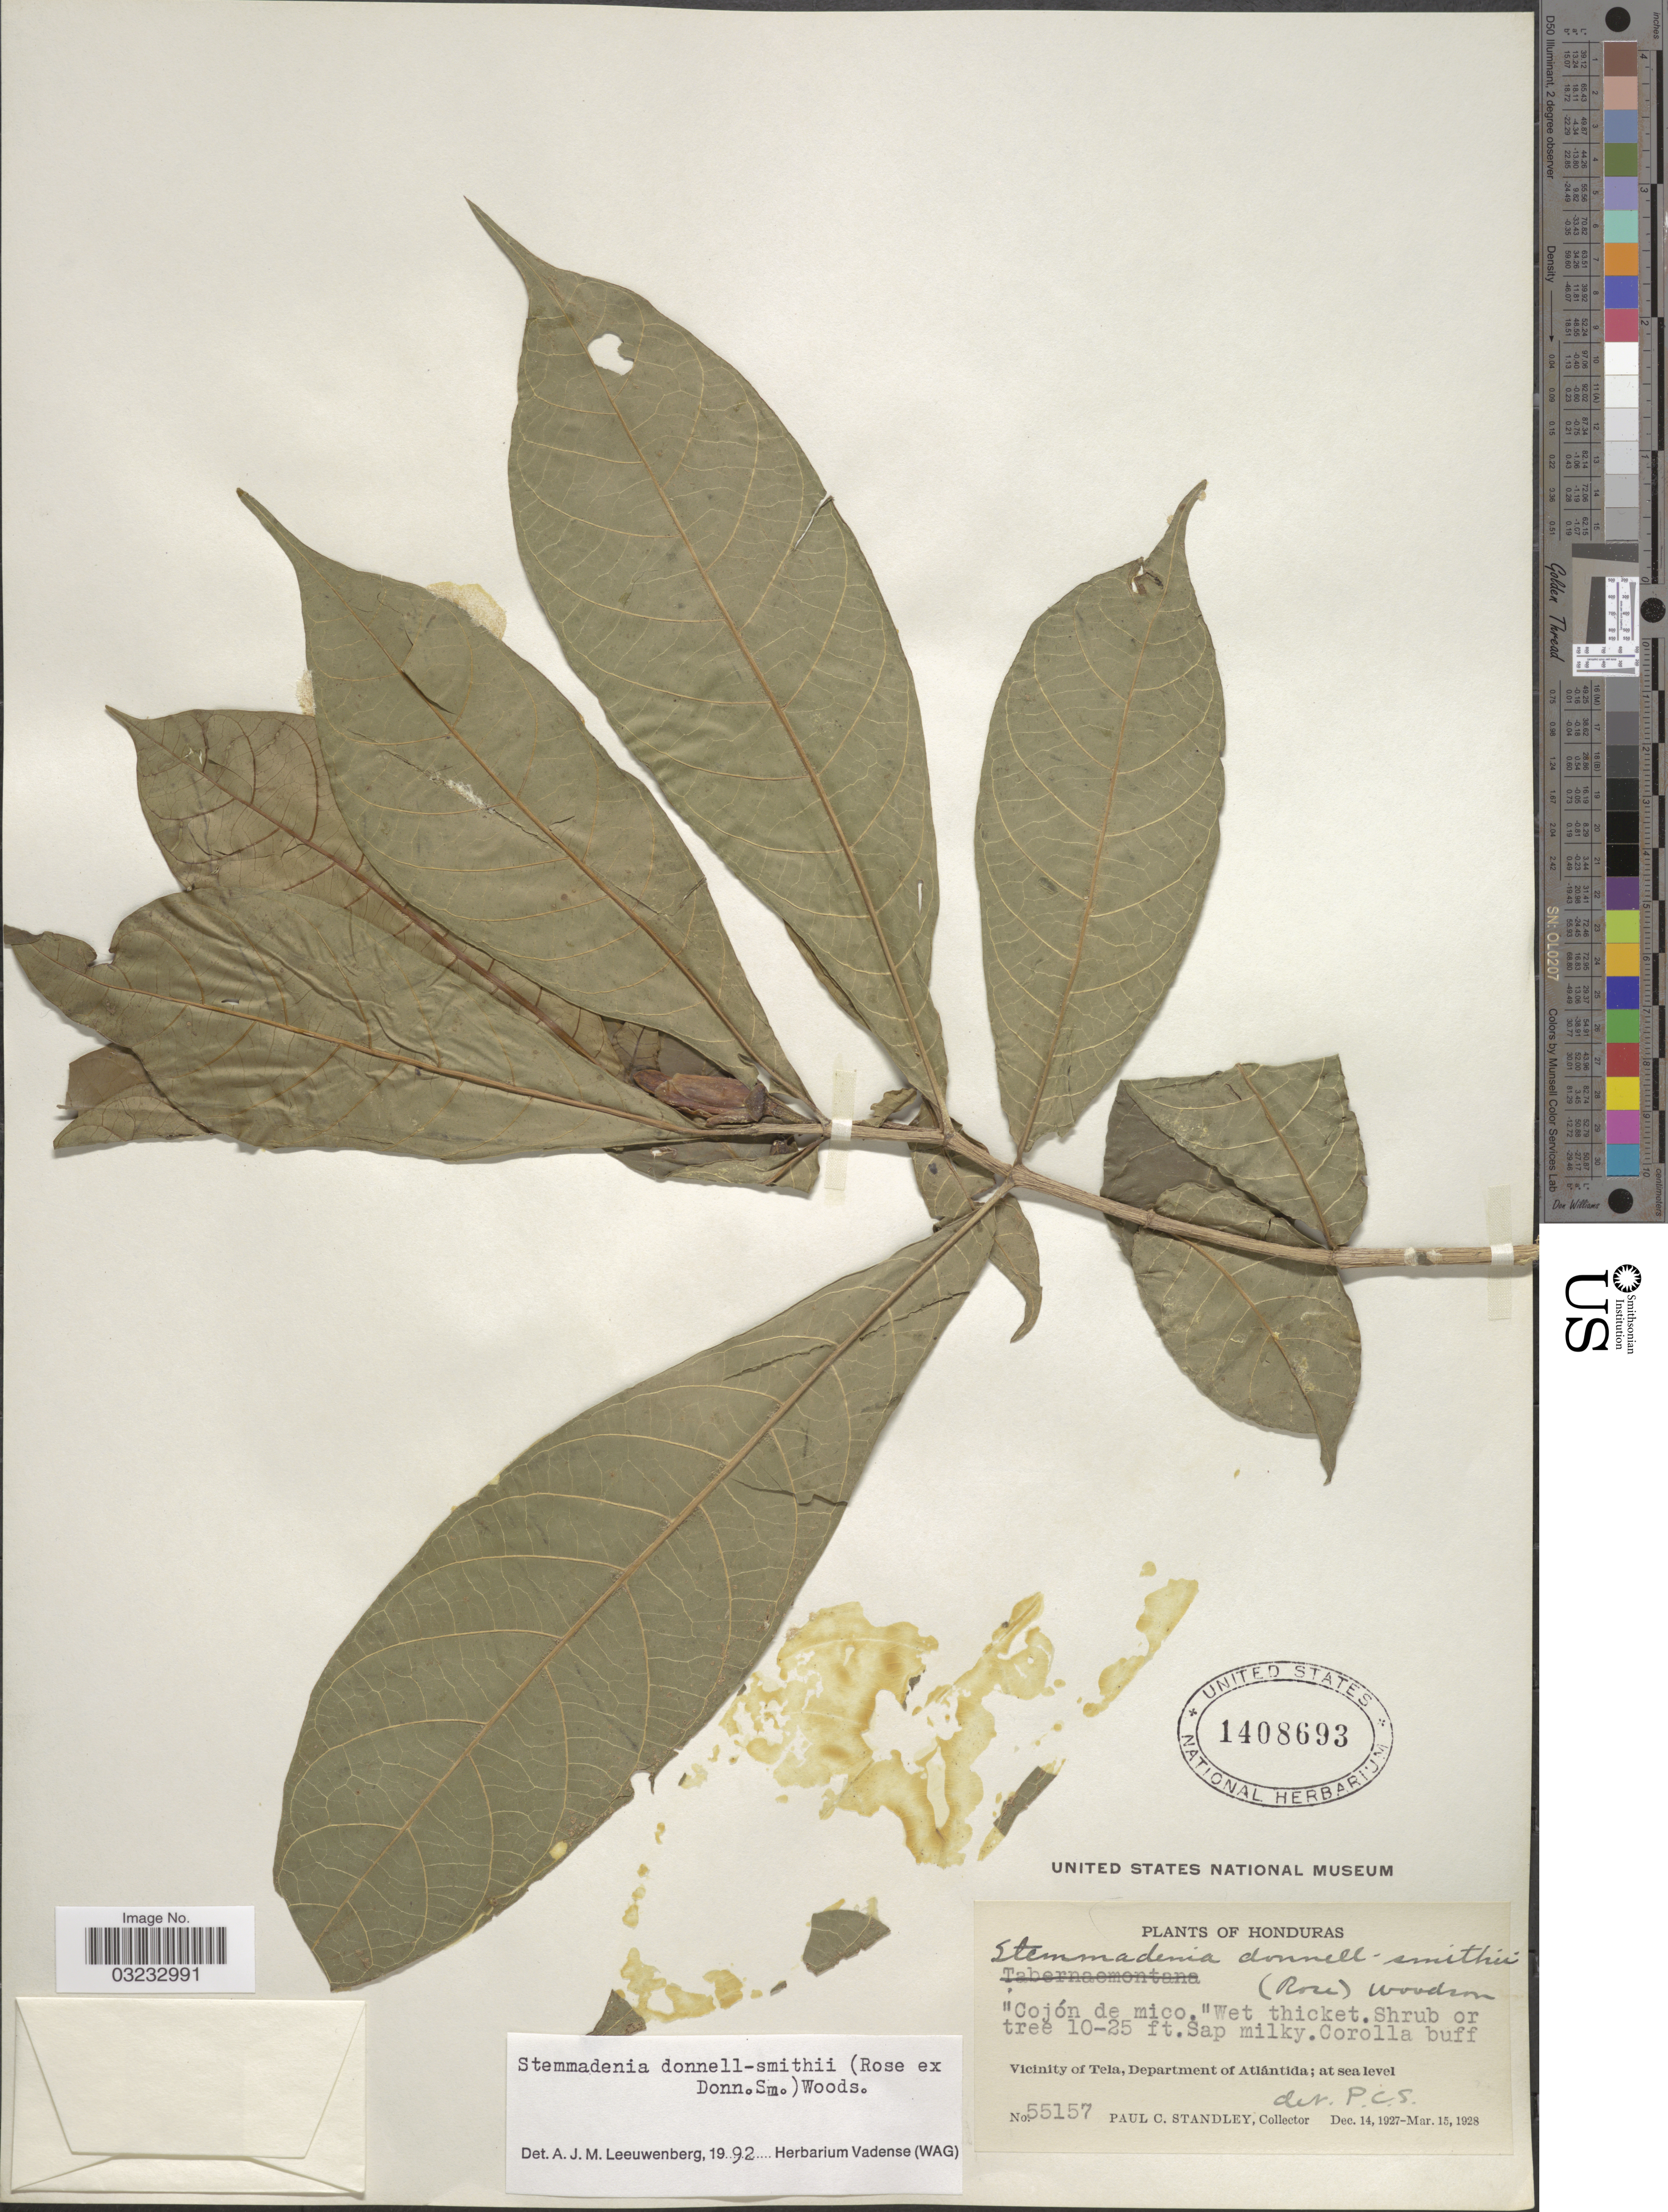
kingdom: Plantae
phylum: Tracheophyta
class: Magnoliopsida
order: Gentianales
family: Apocynaceae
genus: Stemmadenia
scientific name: Stemmadenia donnell-smithii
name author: (Rose ex Donn. Sm.) Woodson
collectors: P. C. Standley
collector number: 55157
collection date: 1927-12-14/1928-03-15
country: Honduras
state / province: Atlántida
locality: Vicinity of Tela, Department of Atlántida.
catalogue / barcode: US 1408693